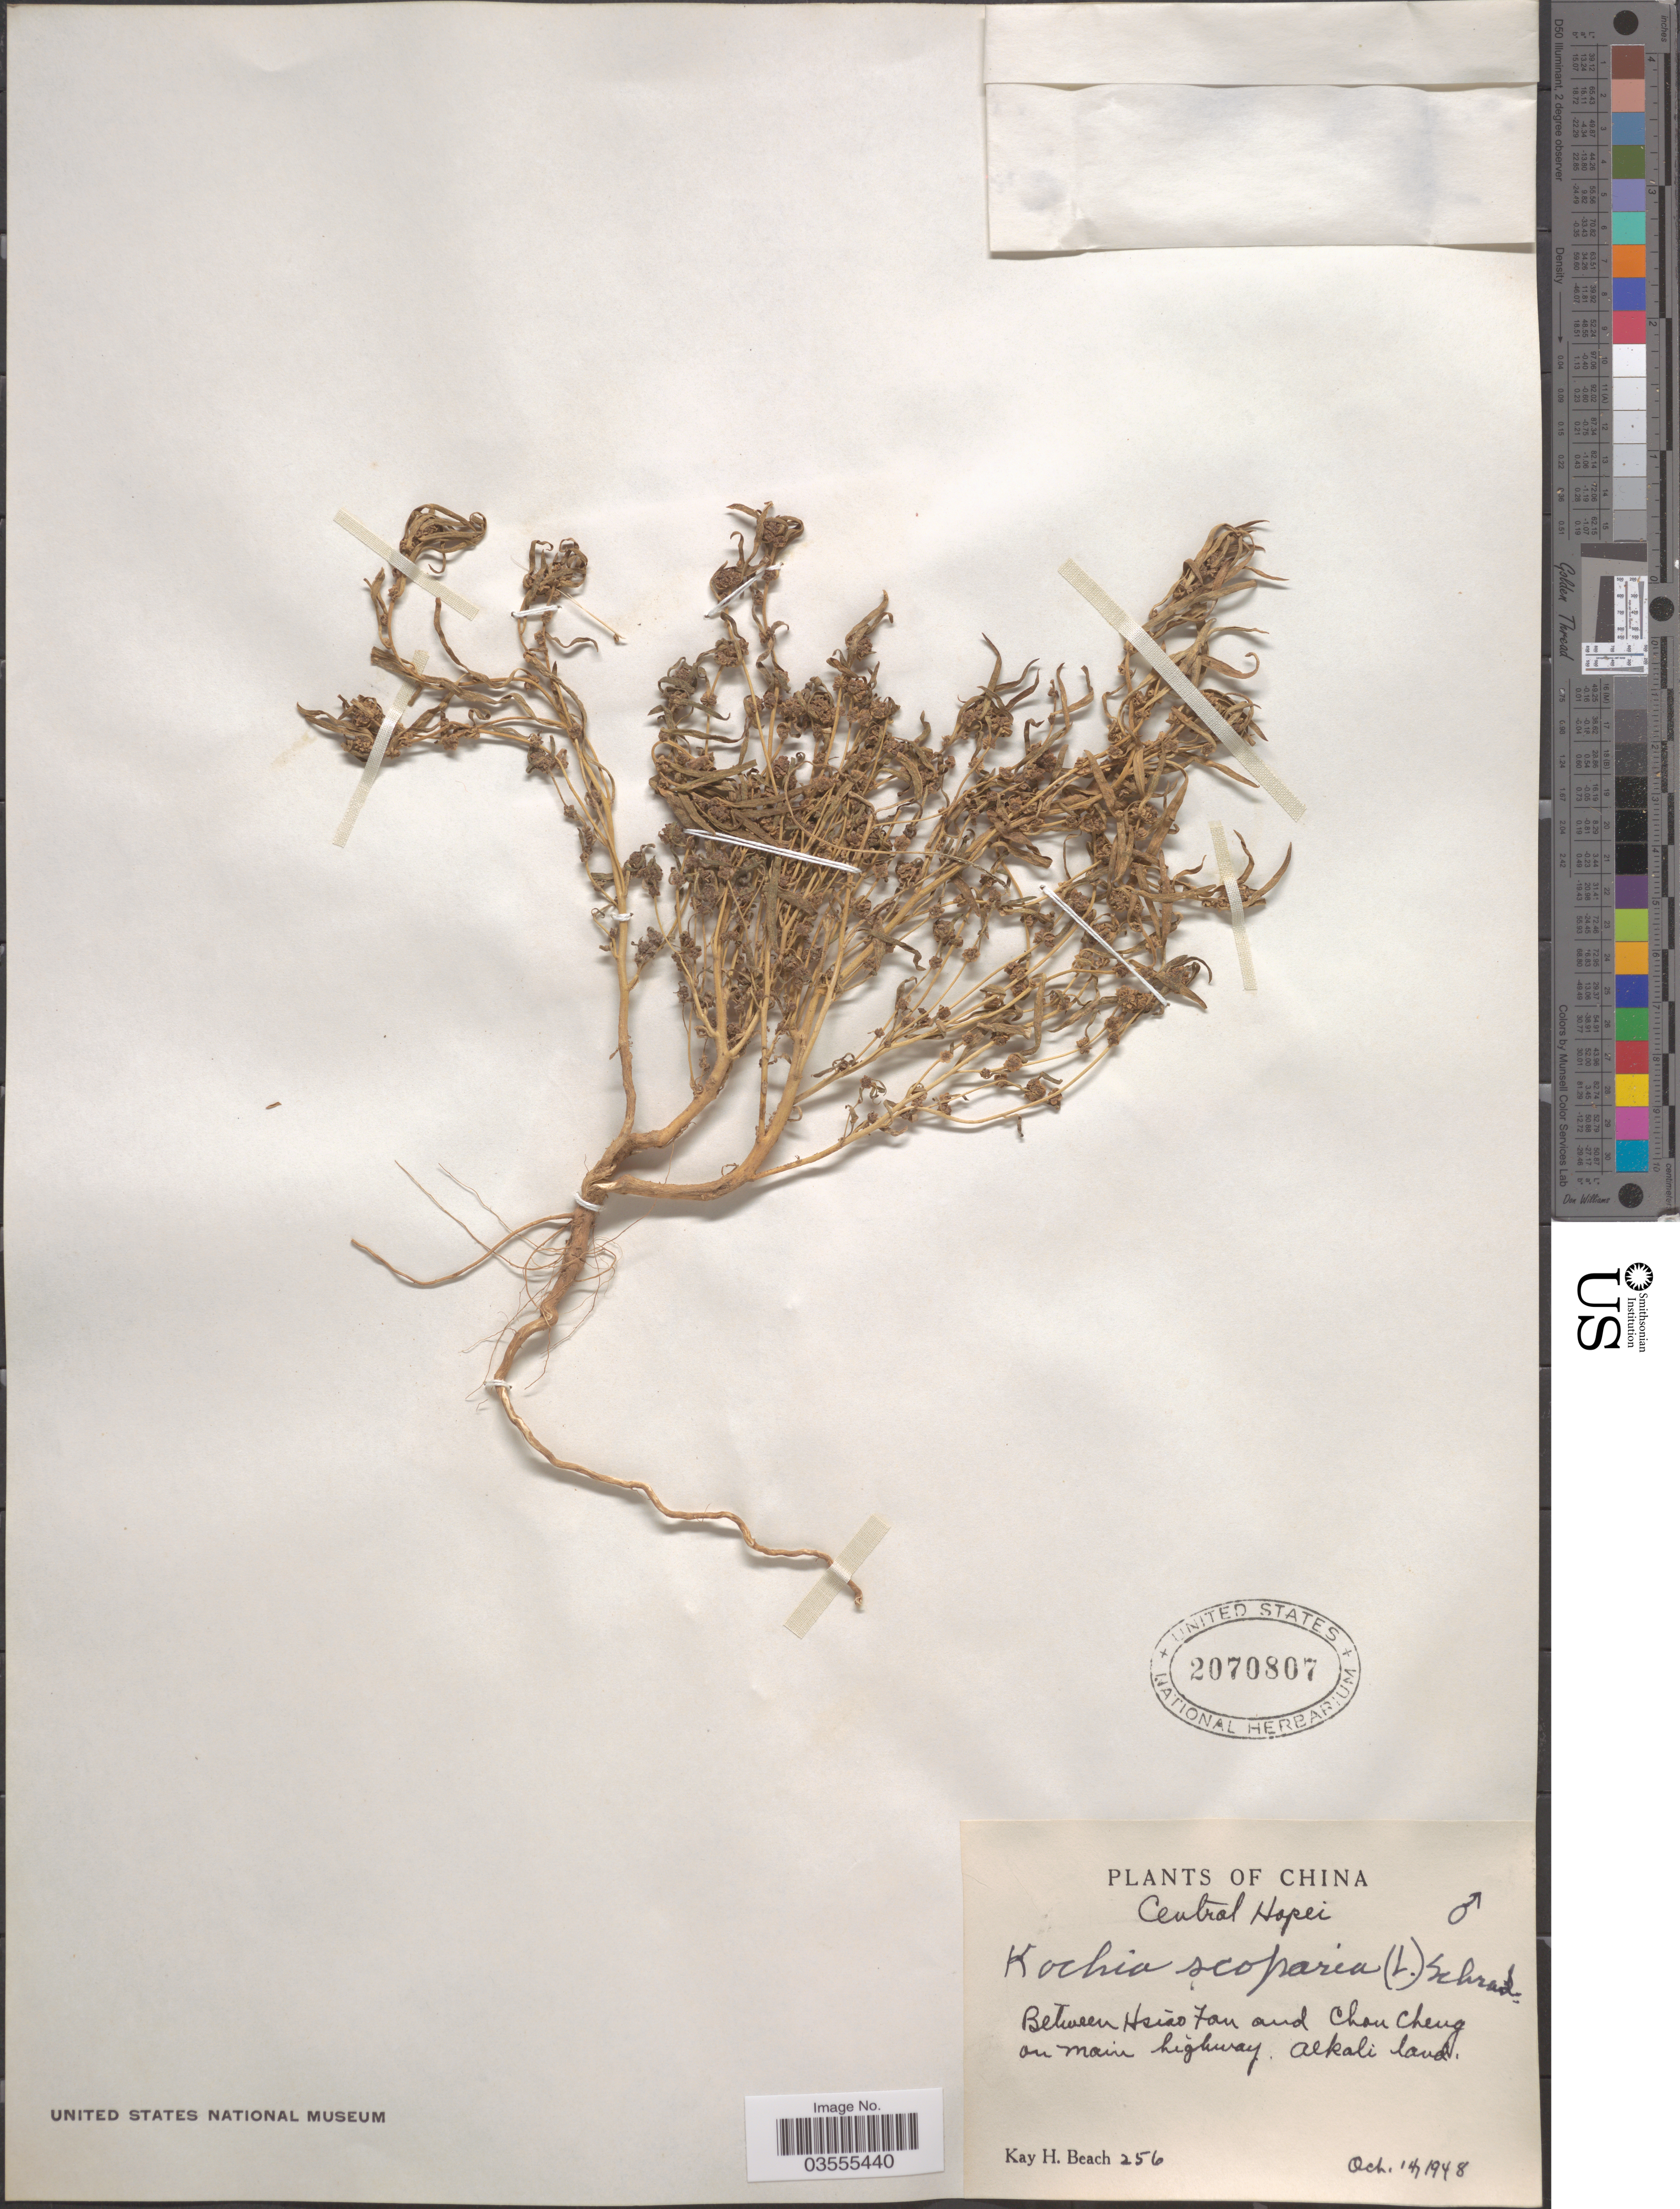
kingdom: Plantae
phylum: Tracheophyta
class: Magnoliopsida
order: Caryophyllales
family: Amaranthaceae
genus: Bassia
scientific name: Bassia scoparia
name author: (L.) Voss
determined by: U.S. National Herbarium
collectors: K. H. Beach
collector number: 256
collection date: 1948-10-14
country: China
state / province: Hebei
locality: Central Hopei. Between Hsiao Fan [interpreted] and Chou [interpreted] Cheng on main highway.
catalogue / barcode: US 2070807